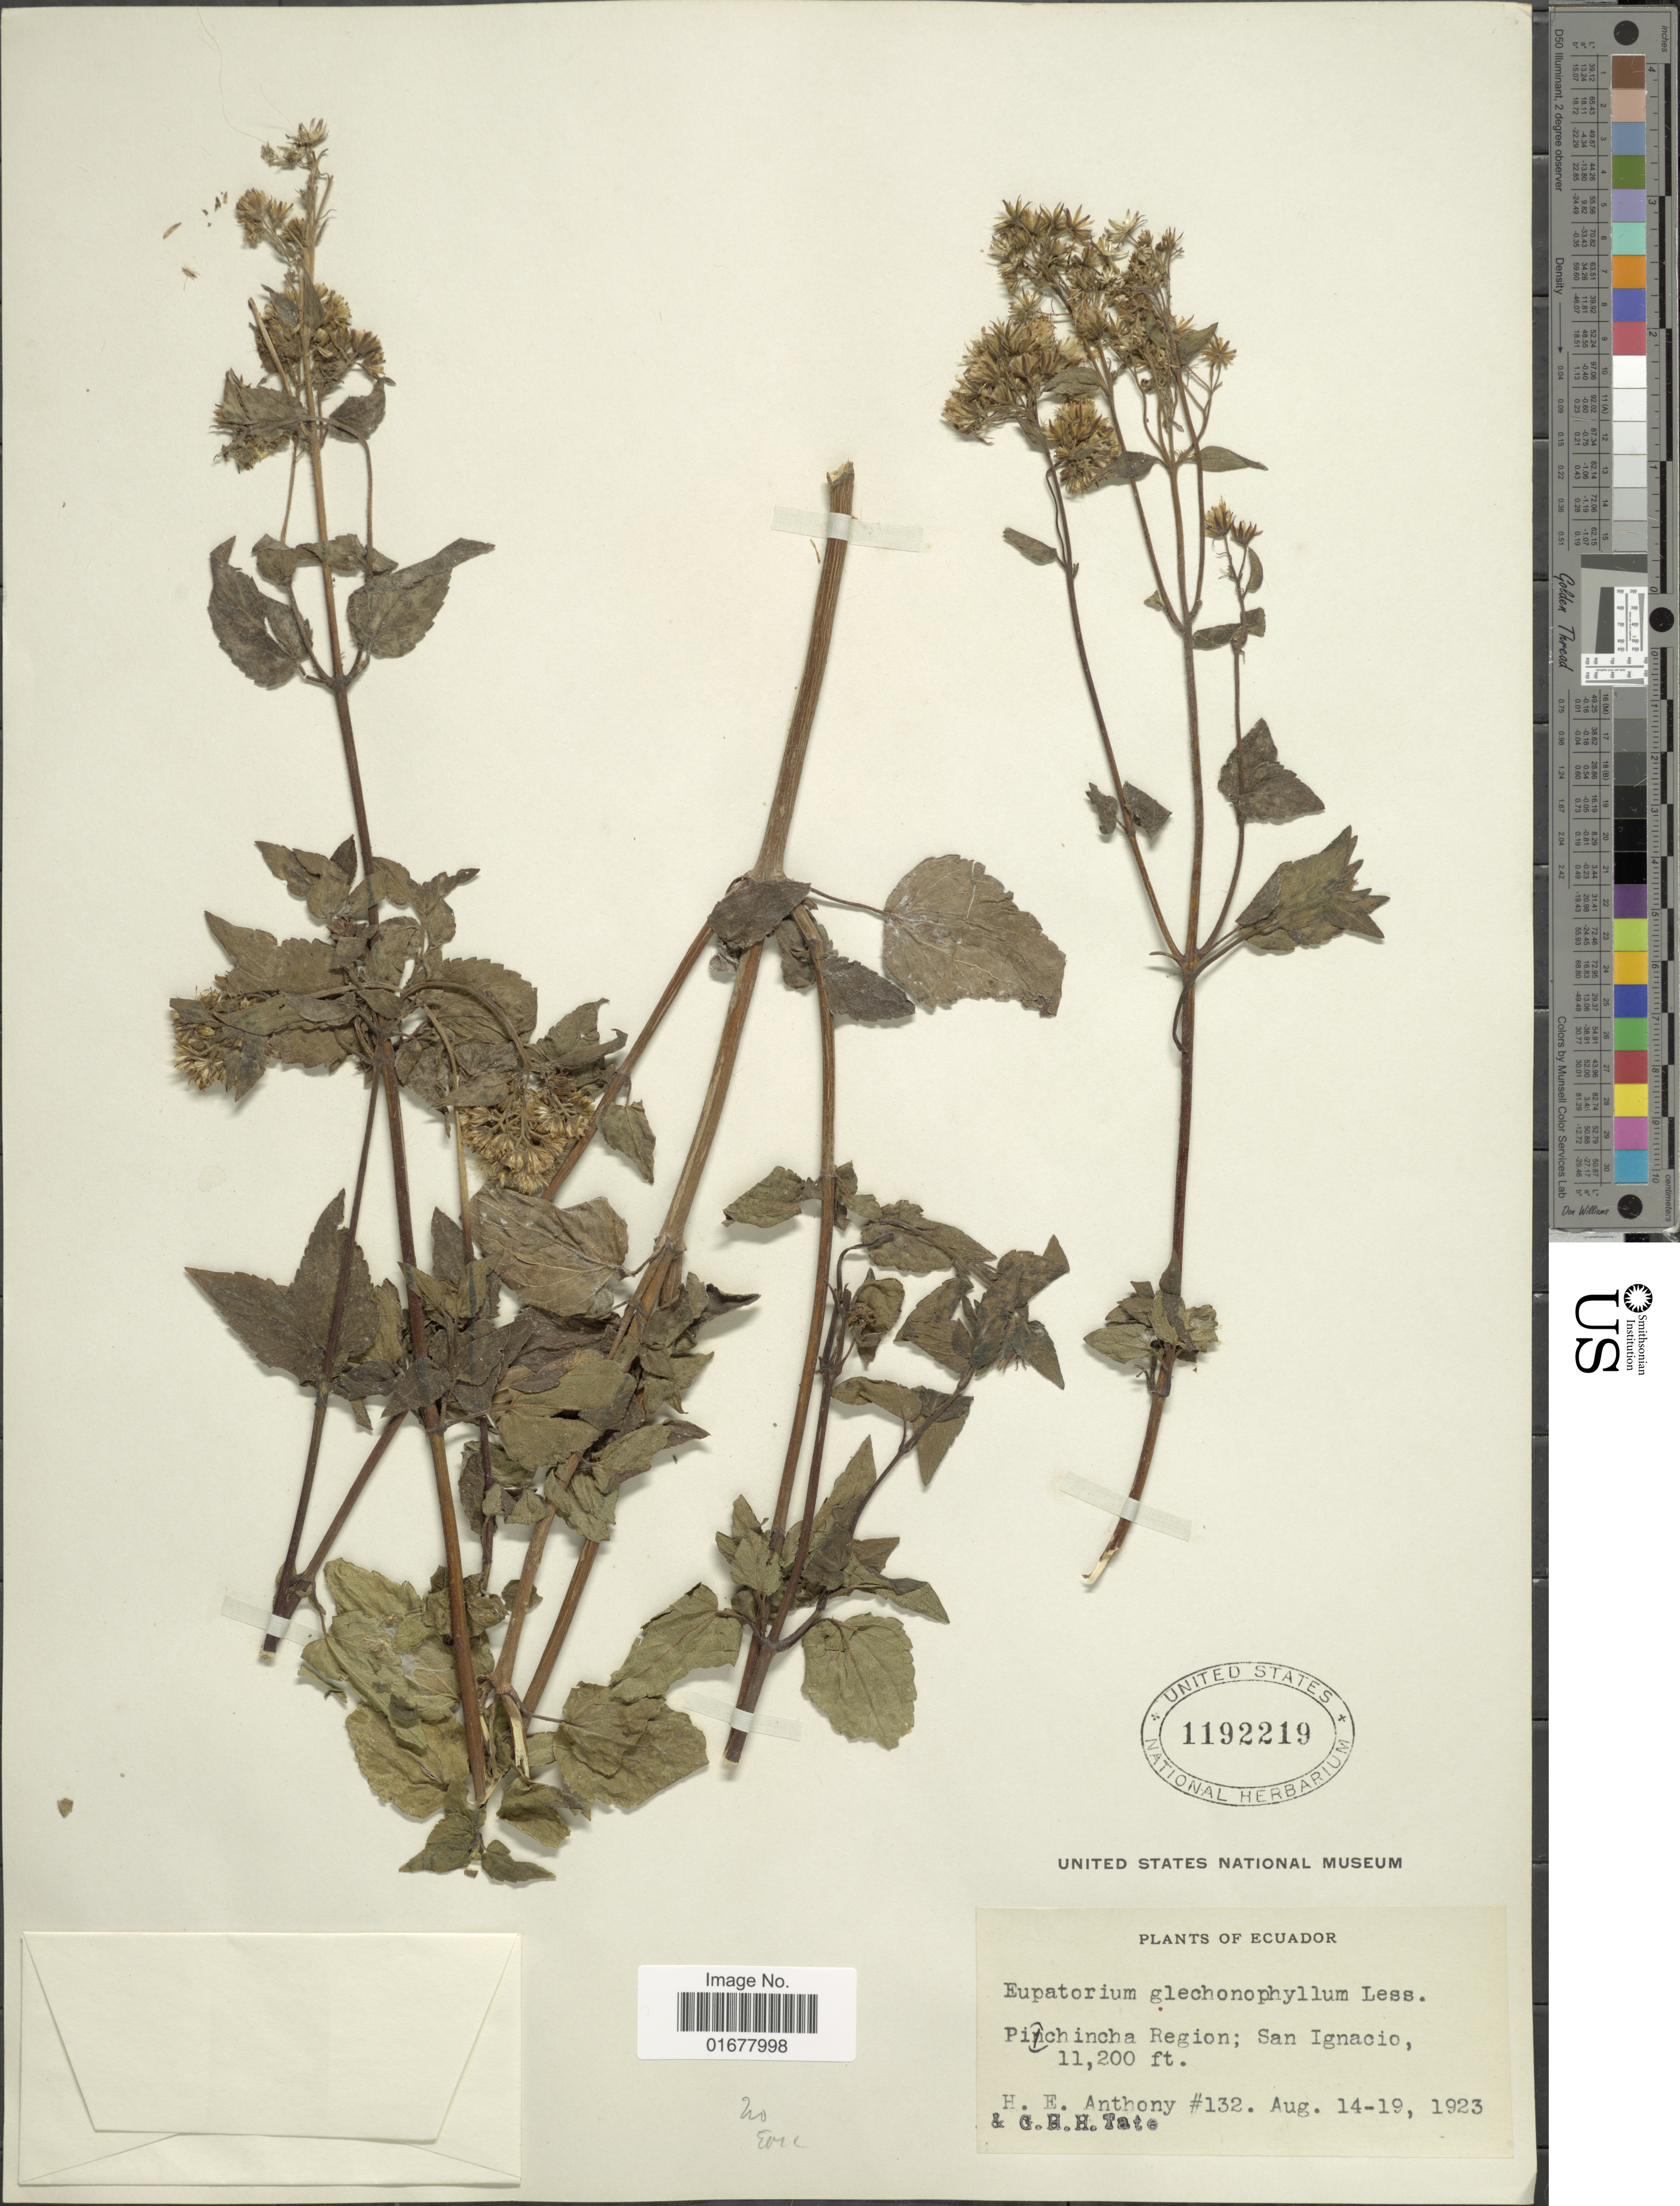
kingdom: Plantae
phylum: Tracheophyta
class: Magnoliopsida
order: Asterales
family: Asteraceae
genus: Ageratina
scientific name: Ageratina pichinchensis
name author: (Kunth) R.M. King & H. Rob.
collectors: H. E. Anthony & G. Tate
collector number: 132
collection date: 1923-08-14/1923-08-19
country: Ecuador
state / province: Pichincha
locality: Pichincha Region; San Ignacio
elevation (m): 3414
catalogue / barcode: US 1192219